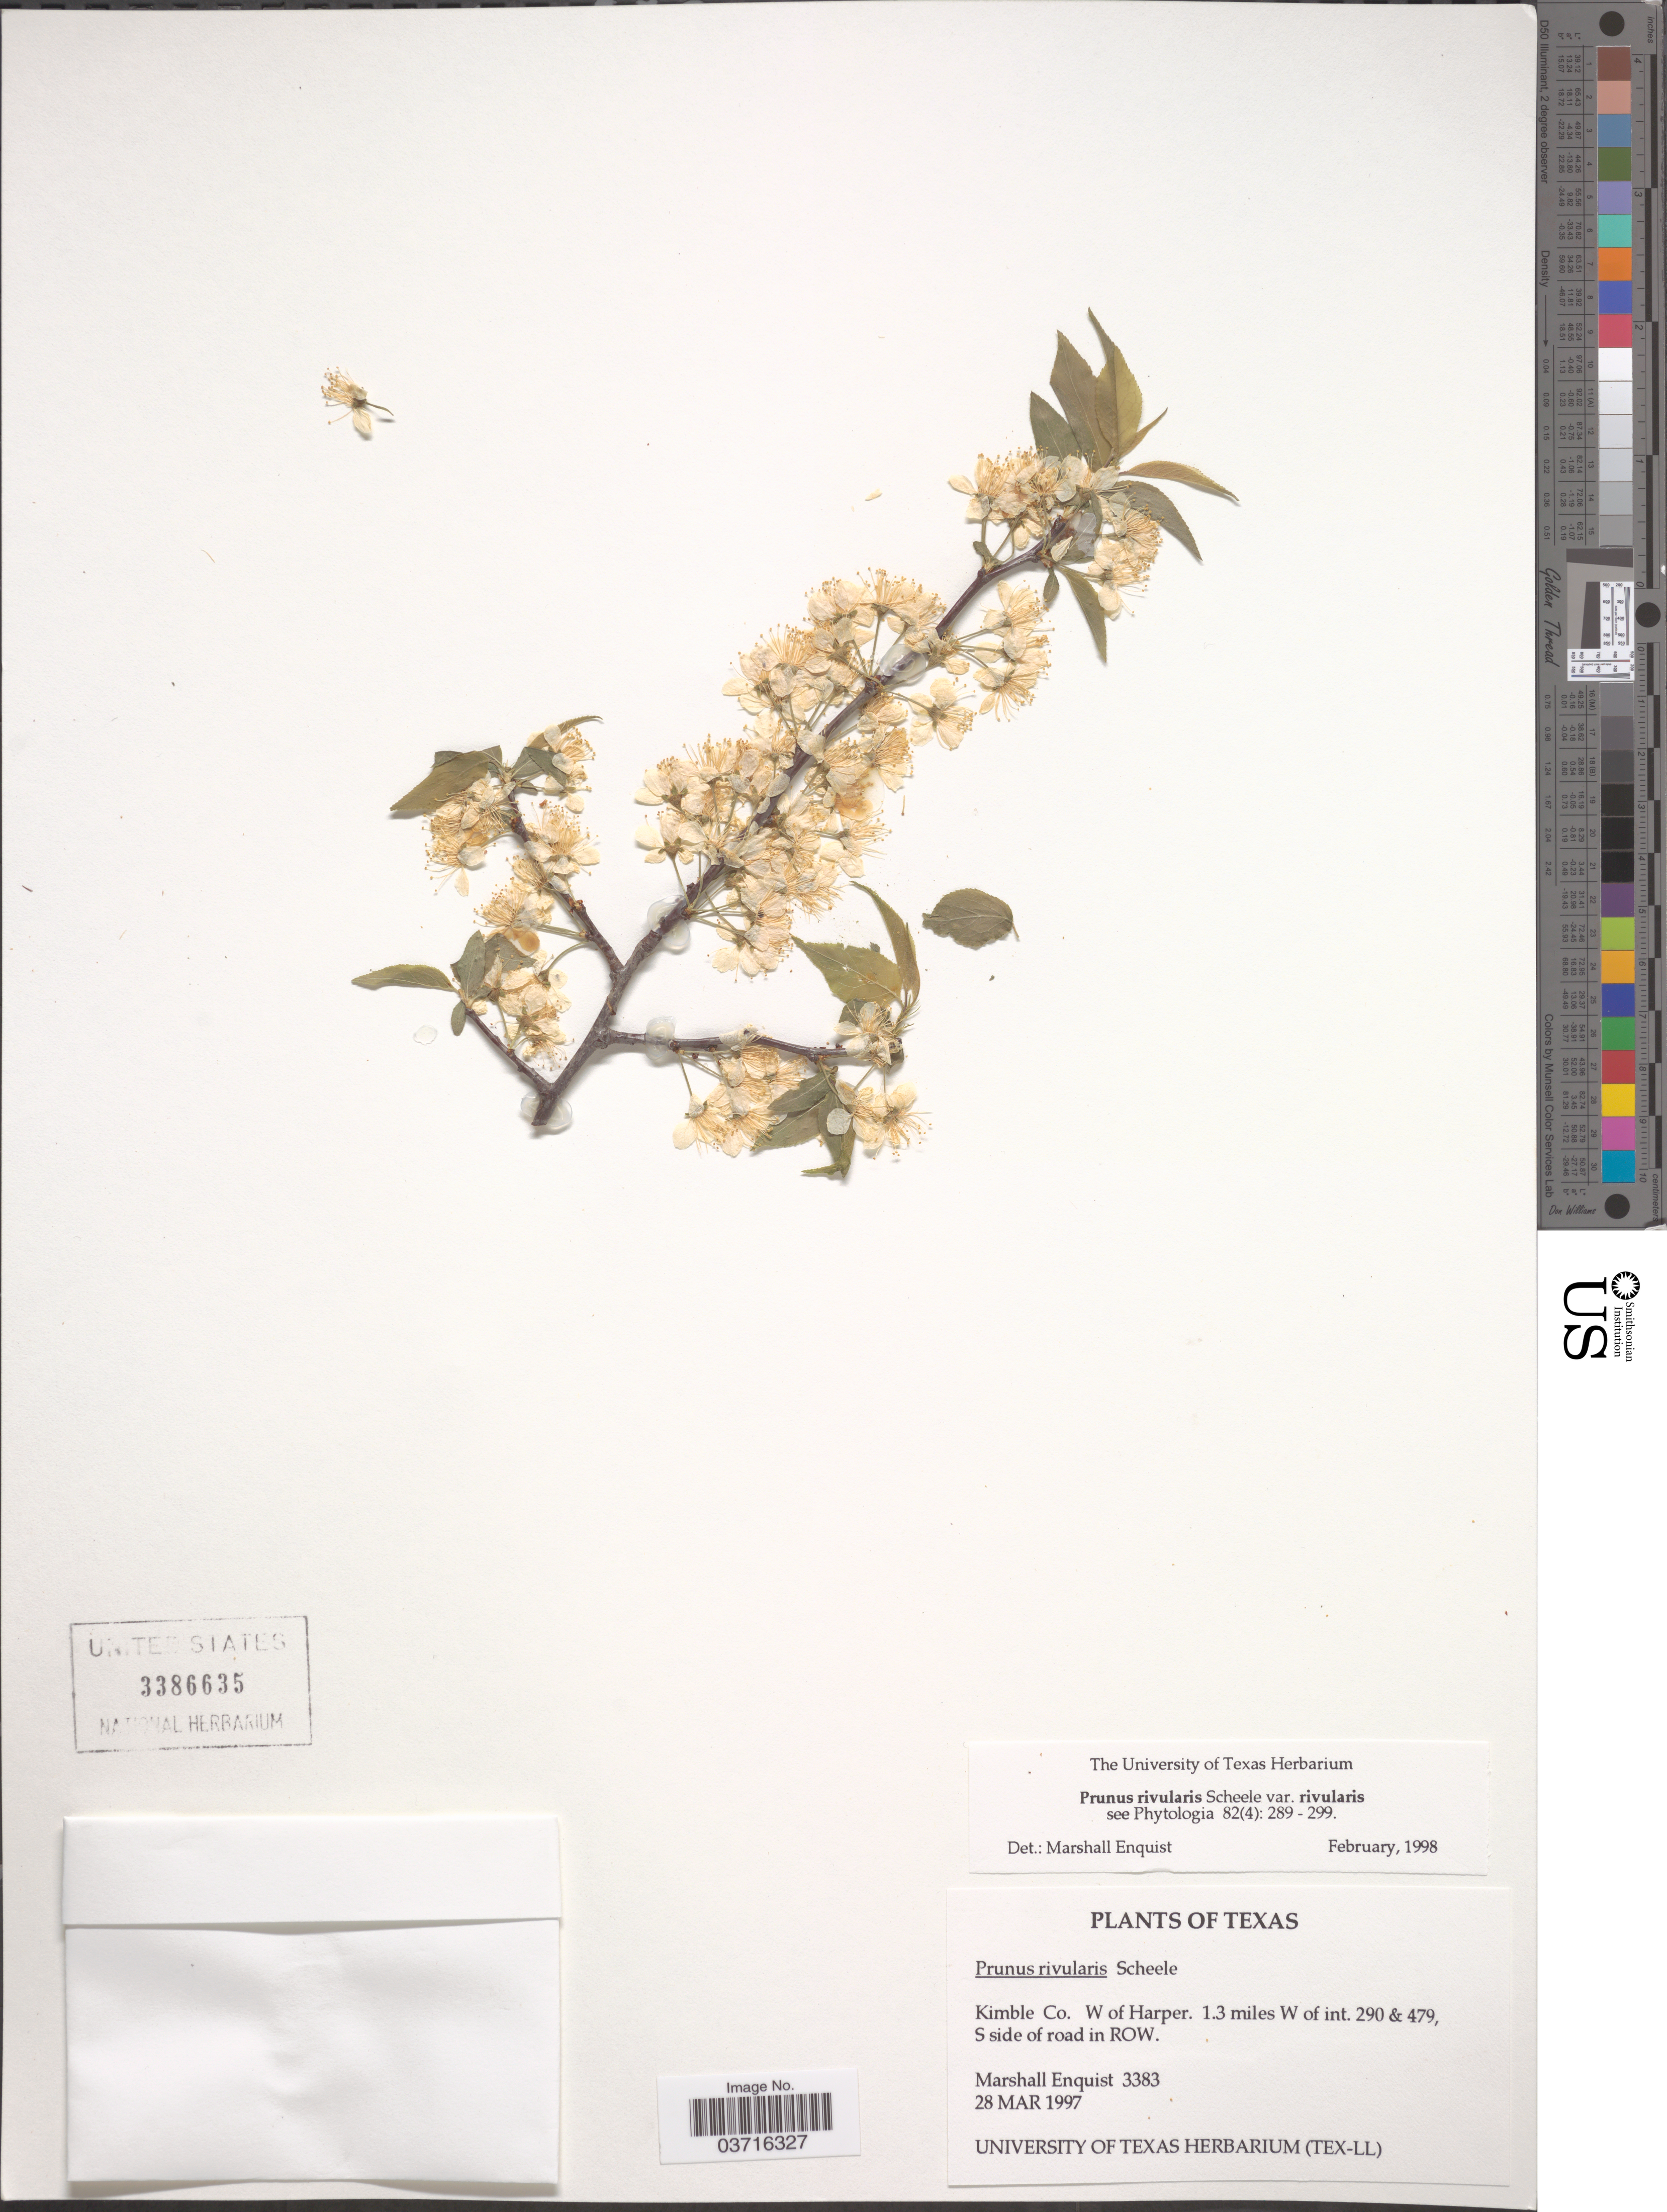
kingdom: Plantae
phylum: Tracheophyta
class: Magnoliopsida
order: Rosales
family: Rosaceae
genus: Prunus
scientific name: Prunus rivularis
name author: Scheele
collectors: M. Enquist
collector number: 3383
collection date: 1997-03-28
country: United States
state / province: Texas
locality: Kimble Co. W of Harper. 1.3 miles W of int. 290 & 479, S side of road in ROW.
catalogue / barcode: US 3386635